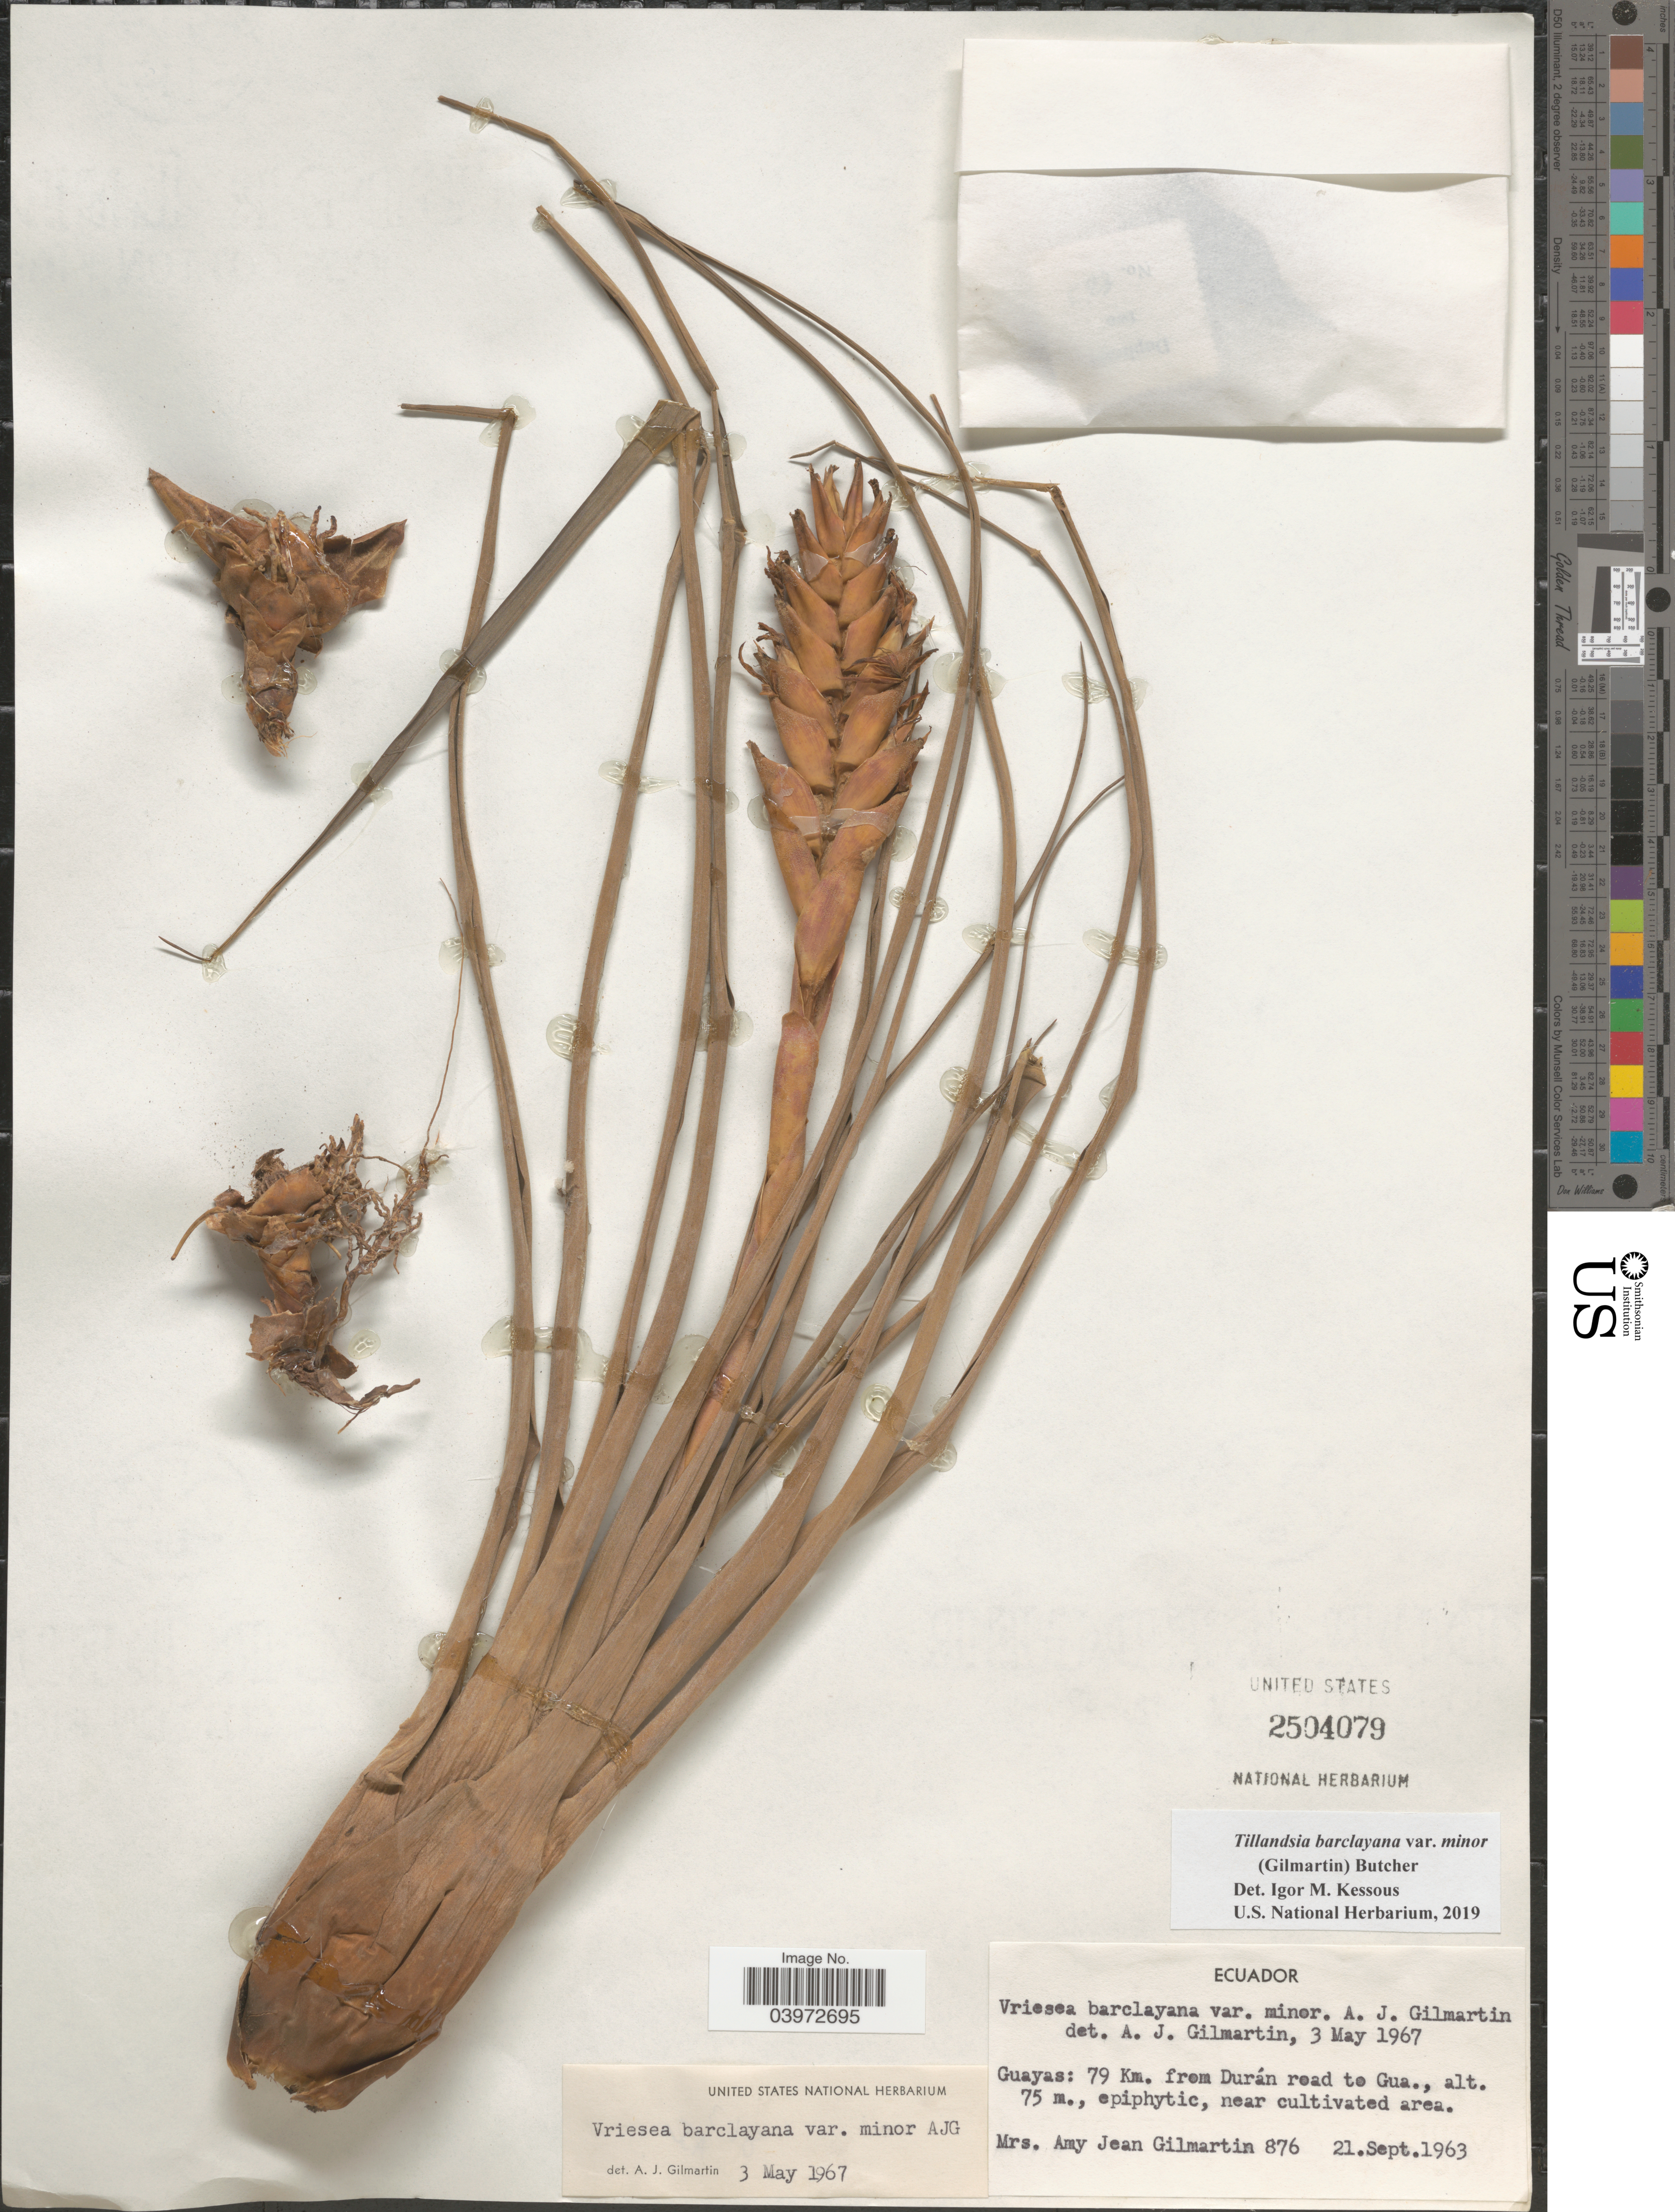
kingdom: Plantae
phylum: Tracheophyta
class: Liliopsida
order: Poales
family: Bromeliaceae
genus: Tillandsia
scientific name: Tillandsia barclayana var. minor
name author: (Gilmartin) Butcher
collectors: A. J. Gilmartin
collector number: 876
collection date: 1963-09-21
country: Ecuador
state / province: Guayas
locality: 79 Km. from Durán road to Gua., near cultivated area.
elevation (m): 75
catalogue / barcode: US 2504079